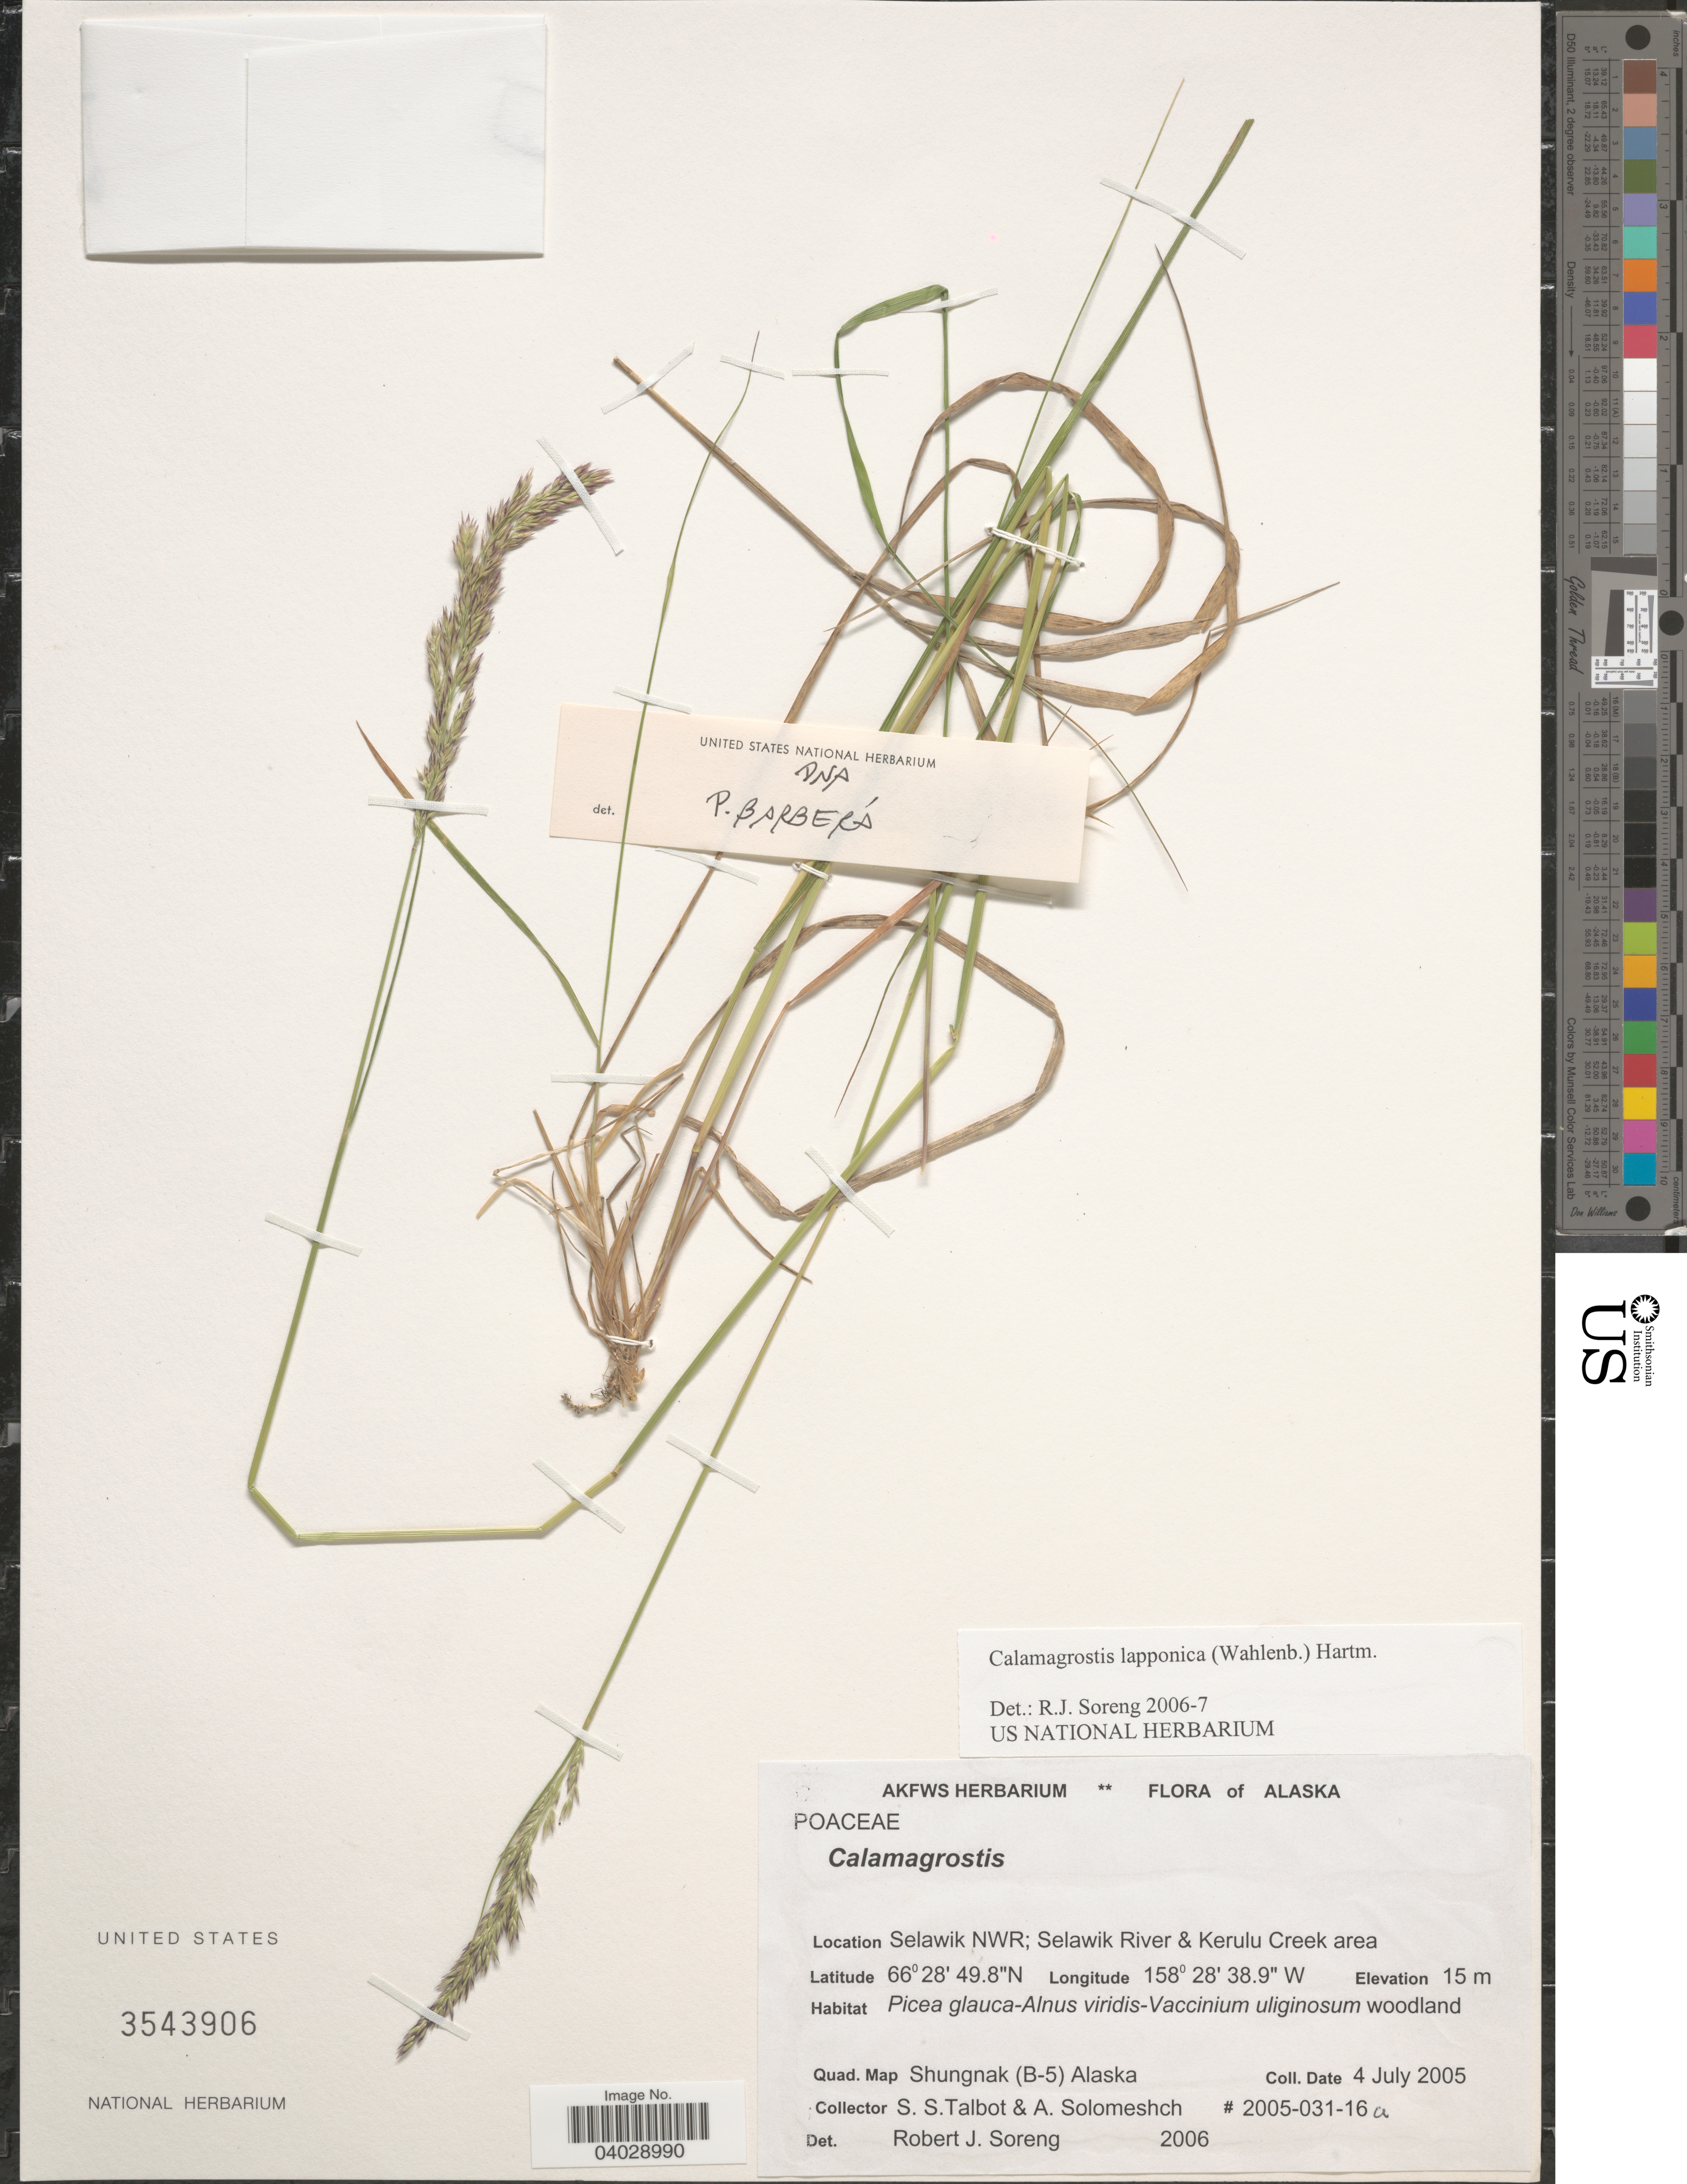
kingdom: Plantae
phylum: Tracheophyta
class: Liliopsida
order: Poales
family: Poaceae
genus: Calamagrostis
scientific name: Calamagrostis lapponica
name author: (Wahlenb.) Hartm.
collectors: S. S. Talbot & A. Solomeshch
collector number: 2005-031-16a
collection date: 2005-07-04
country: United States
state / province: Alaska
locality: Selawik NWR; Selawik River & Kerulu Creek area. Quad. Map Shungnak (B-5).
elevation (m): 15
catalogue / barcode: US 3543906